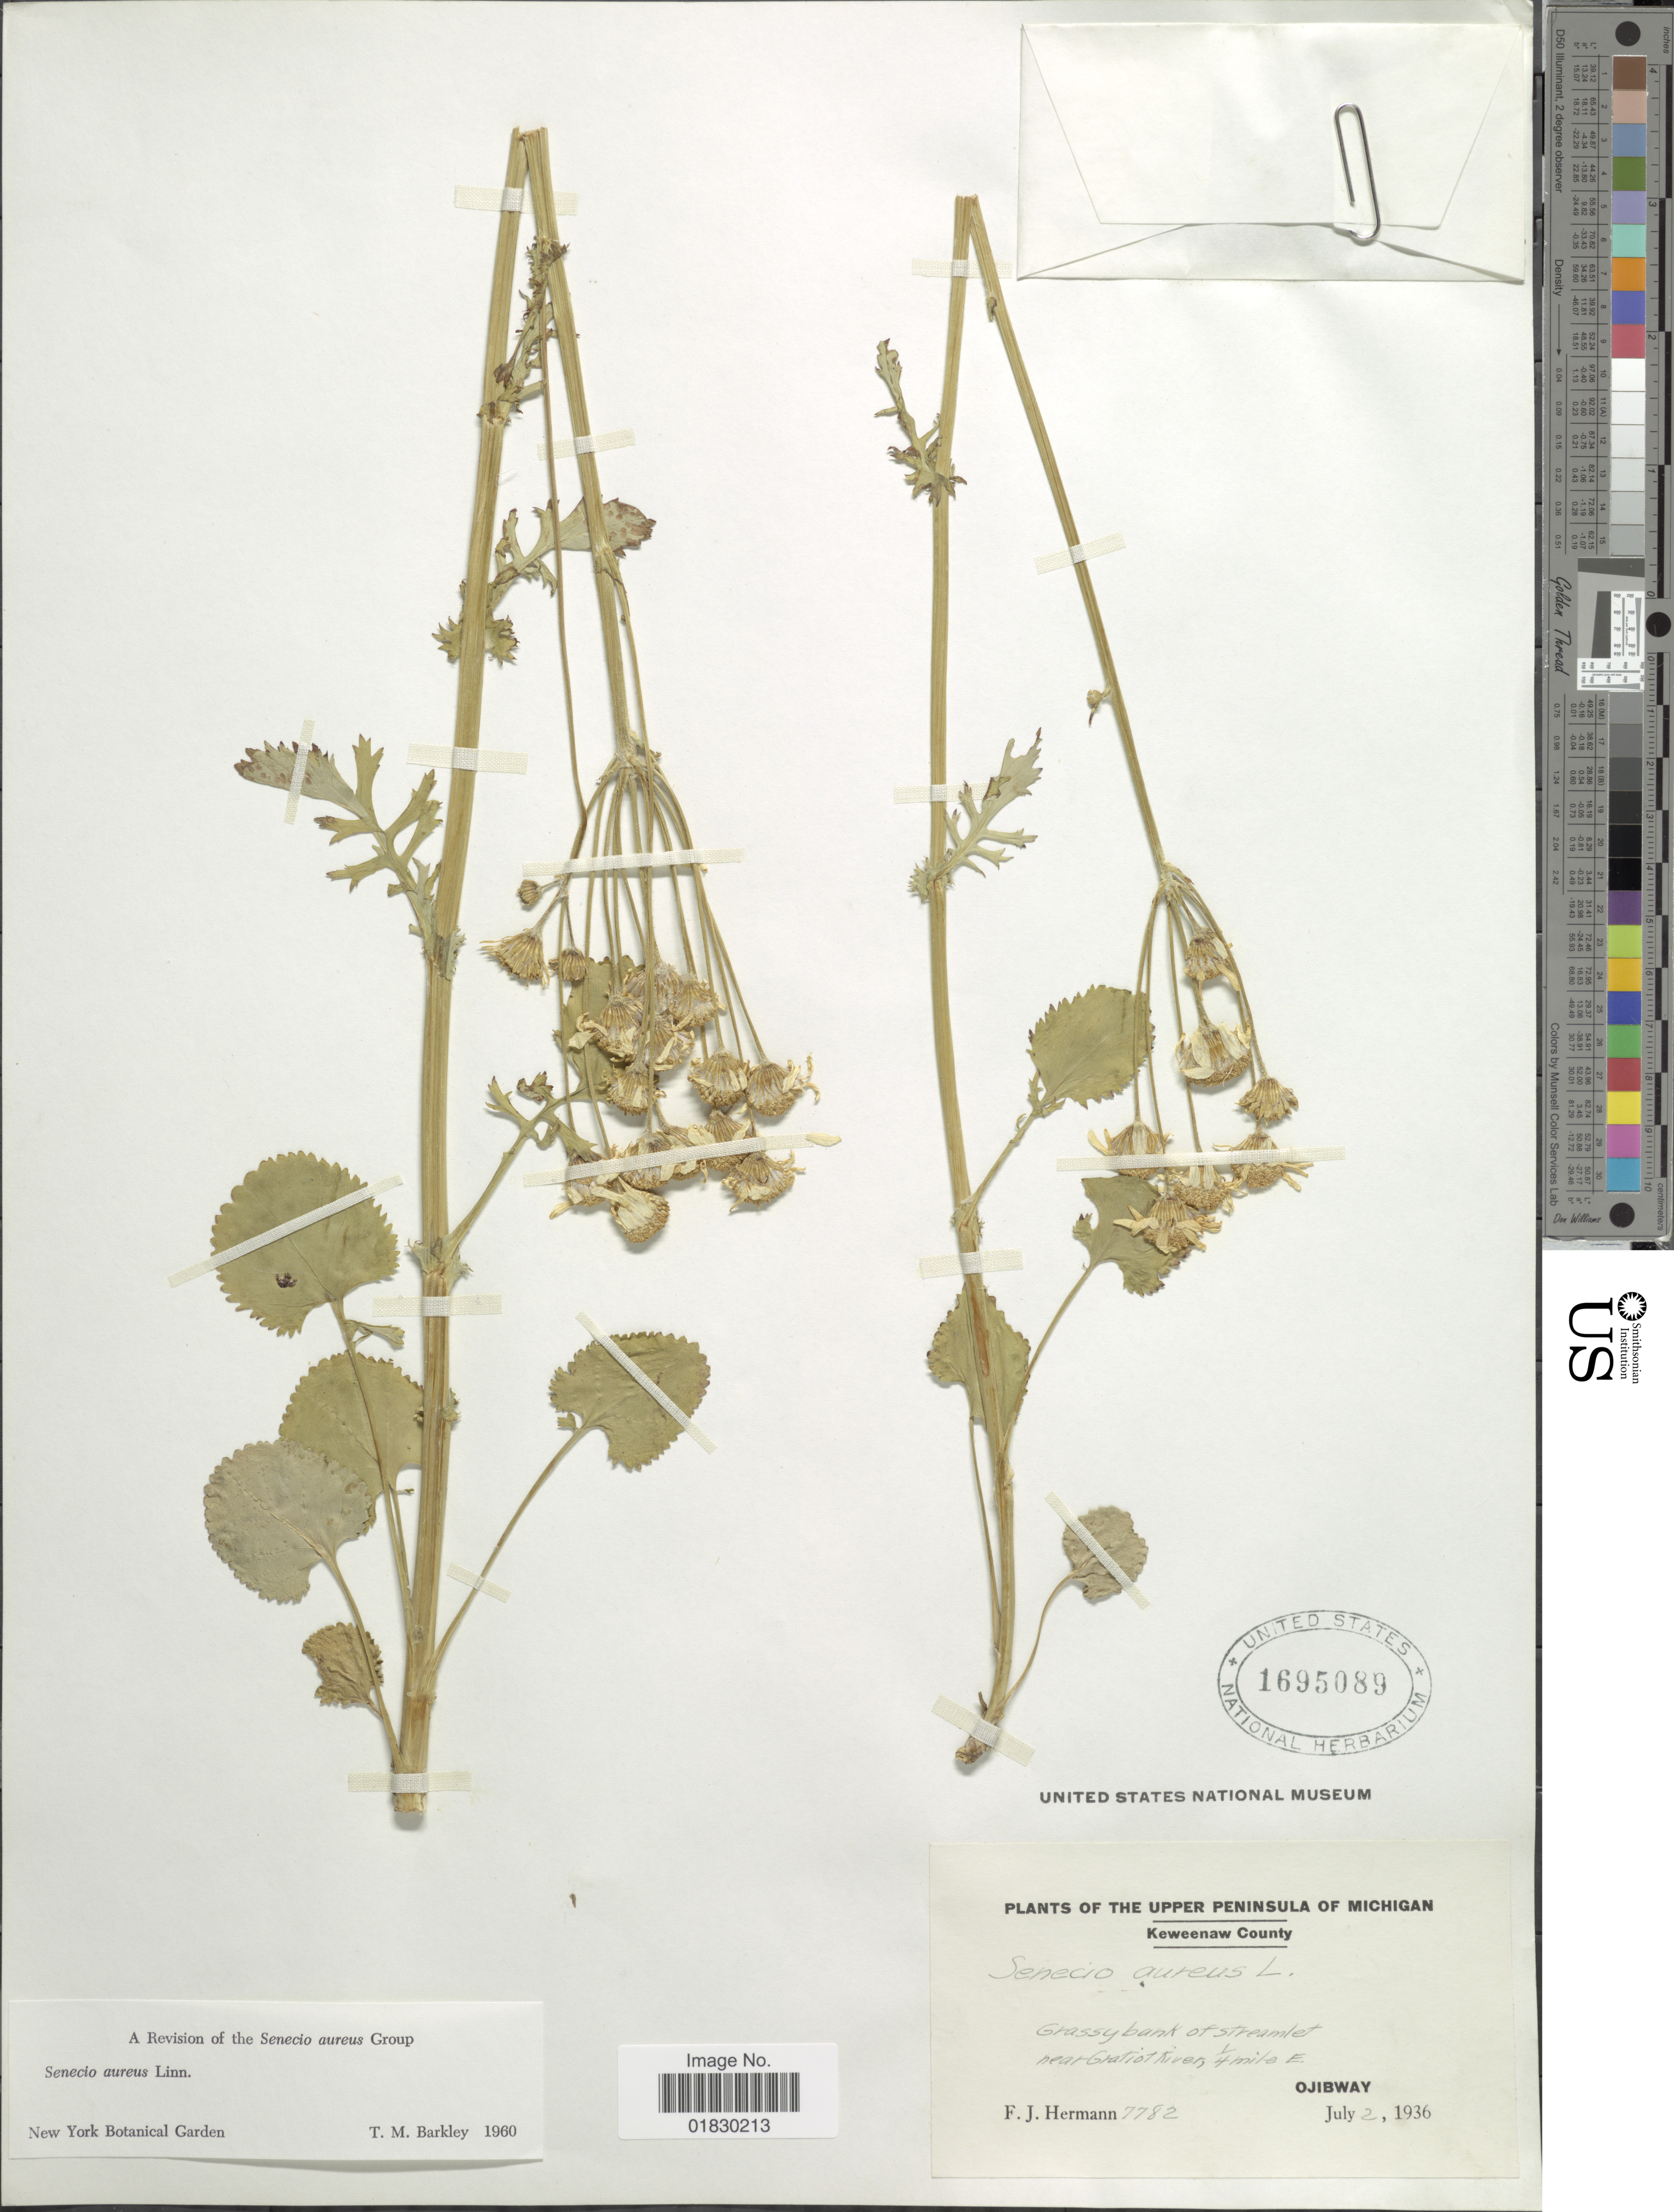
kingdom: Plantae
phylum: Tracheophyta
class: Magnoliopsida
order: Asterales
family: Asteraceae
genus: Packera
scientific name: Packera aurea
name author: (L.) Á. Löve & D. Löve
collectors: F. J. Hermann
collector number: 7782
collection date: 1936-07-02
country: United States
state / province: Michigan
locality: The Upper Peninsula of Michigan, Grassy bank of streamlet, near Gratiot River, ¼ miles E. Ojibway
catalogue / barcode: US 1695089